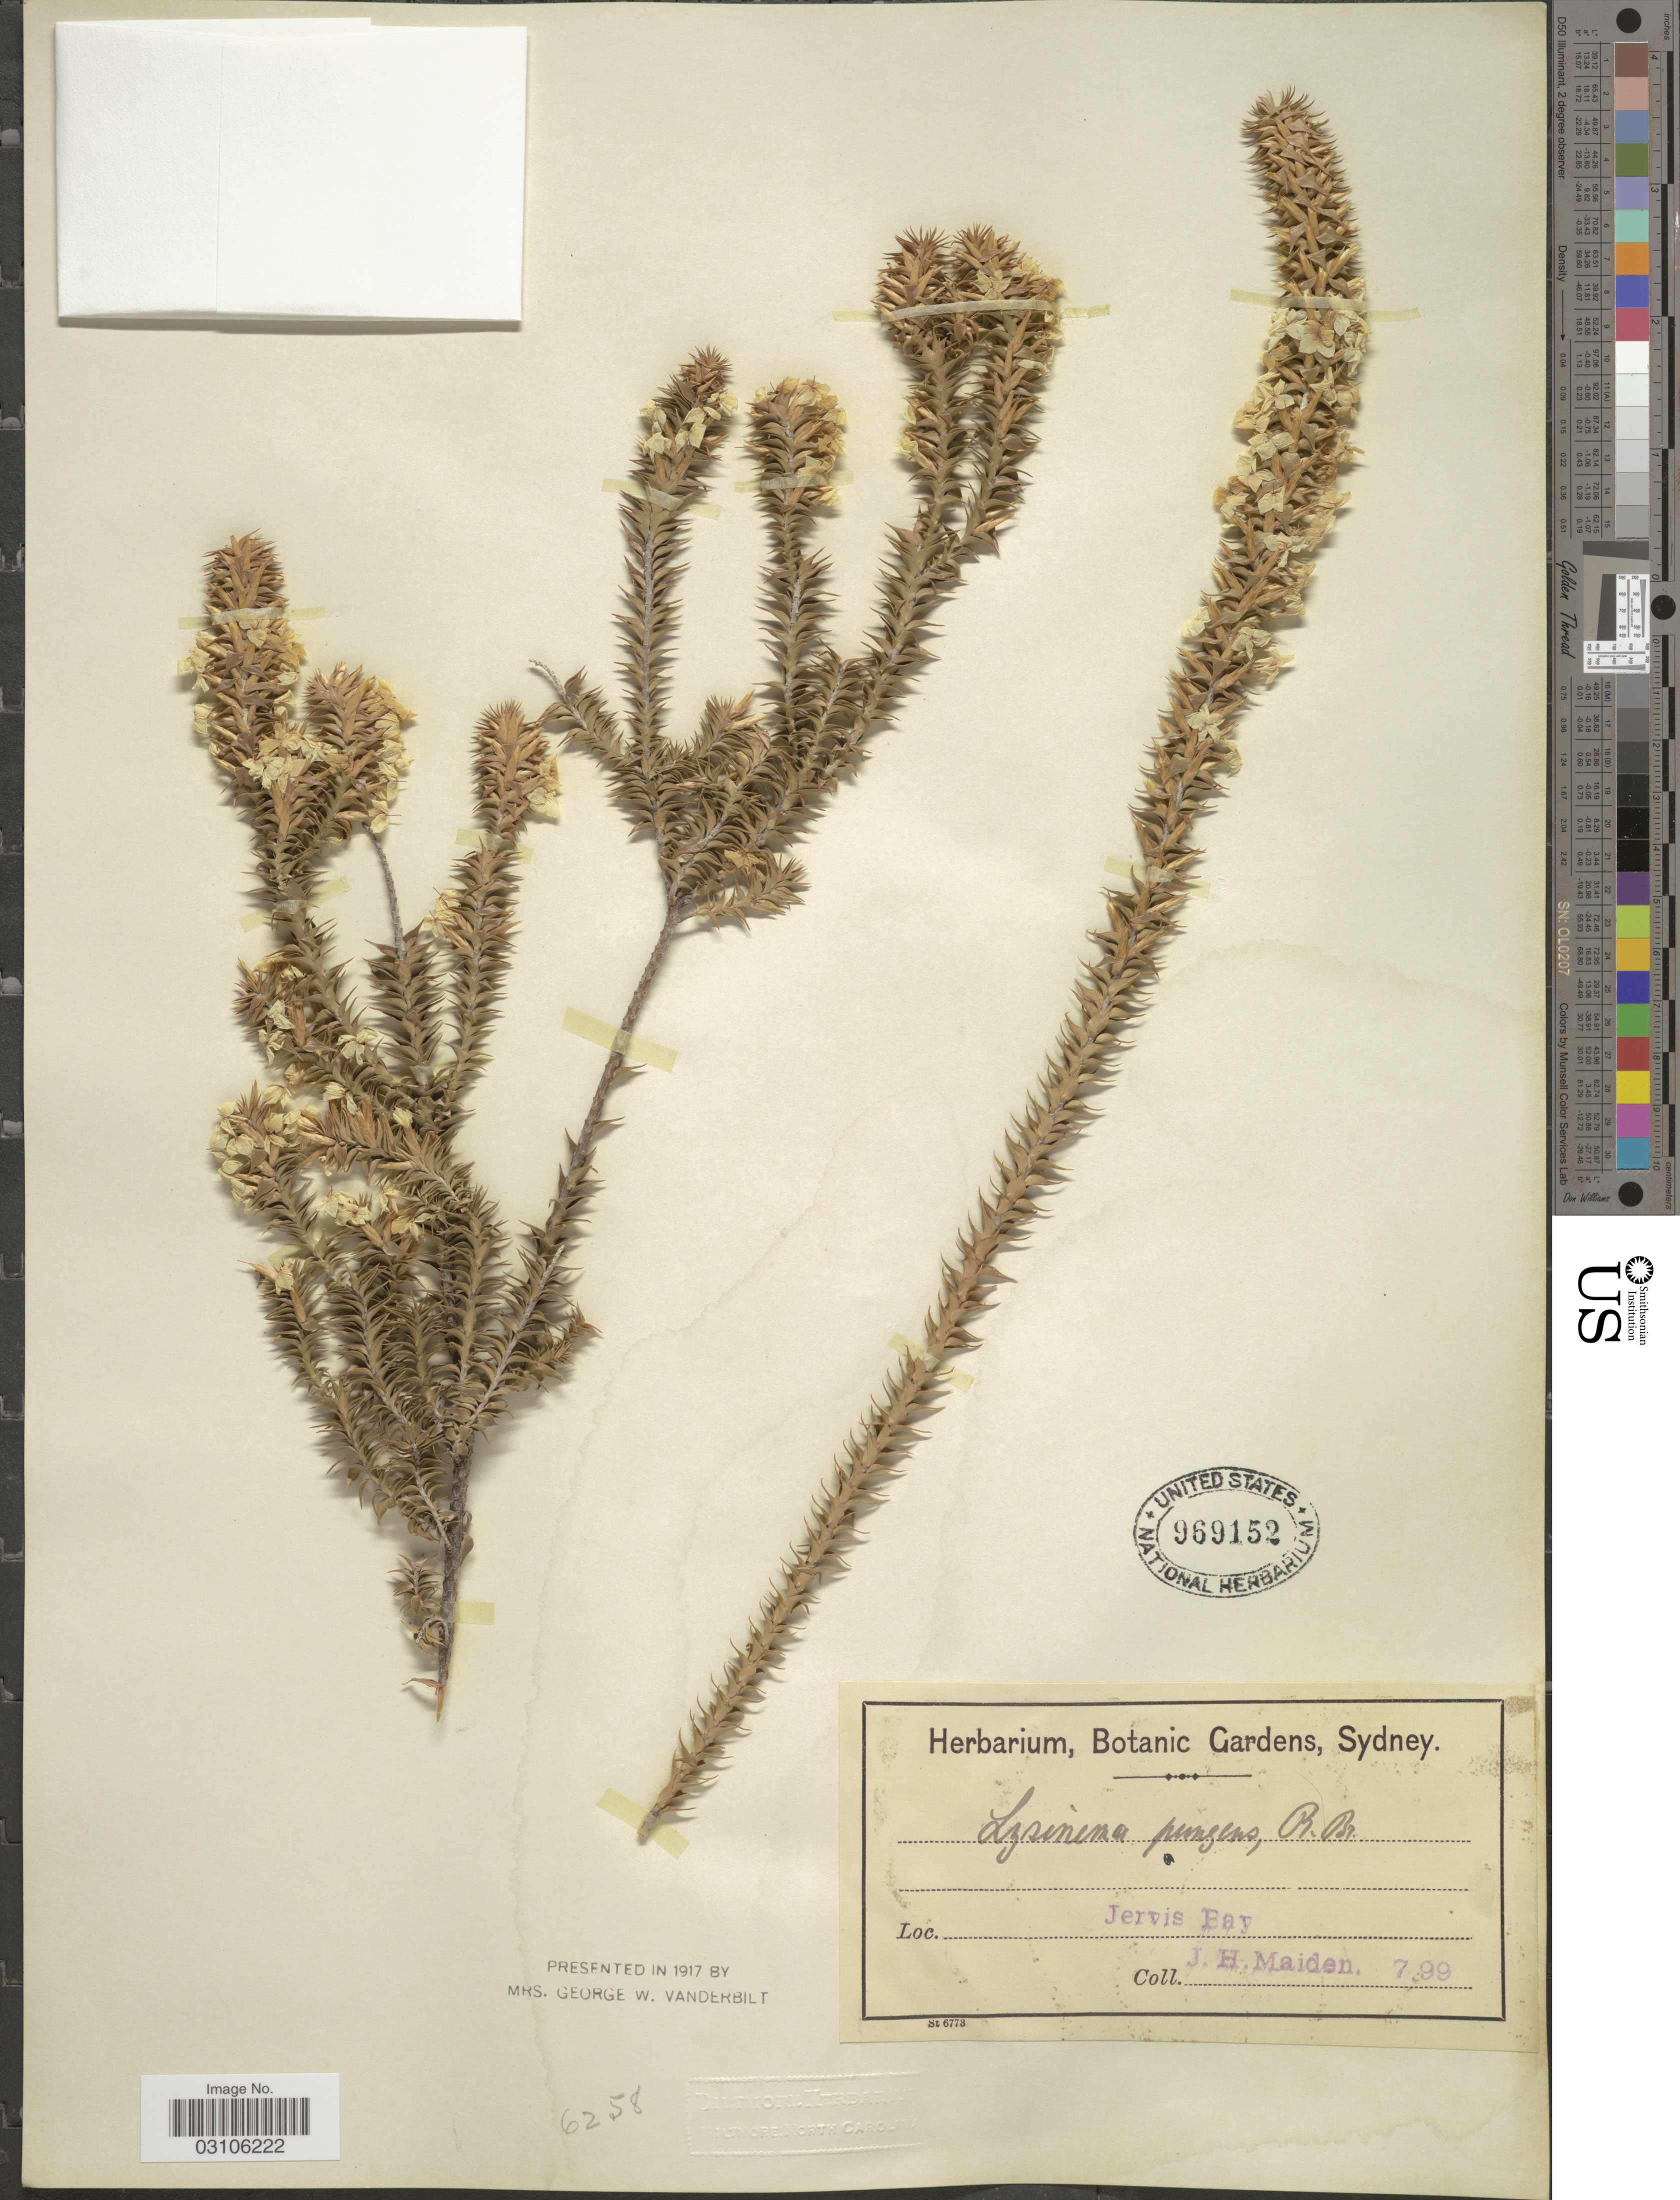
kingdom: Plantae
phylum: Tracheophyta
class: Magnoliopsida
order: Ericales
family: Ericaceae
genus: Woollsia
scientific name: Woollsia pungens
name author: (Cav.) F. Muell.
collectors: J. Maiden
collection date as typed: Transcribed d/m/y: /7/99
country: Australia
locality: Jervis Bay.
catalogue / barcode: US 969152